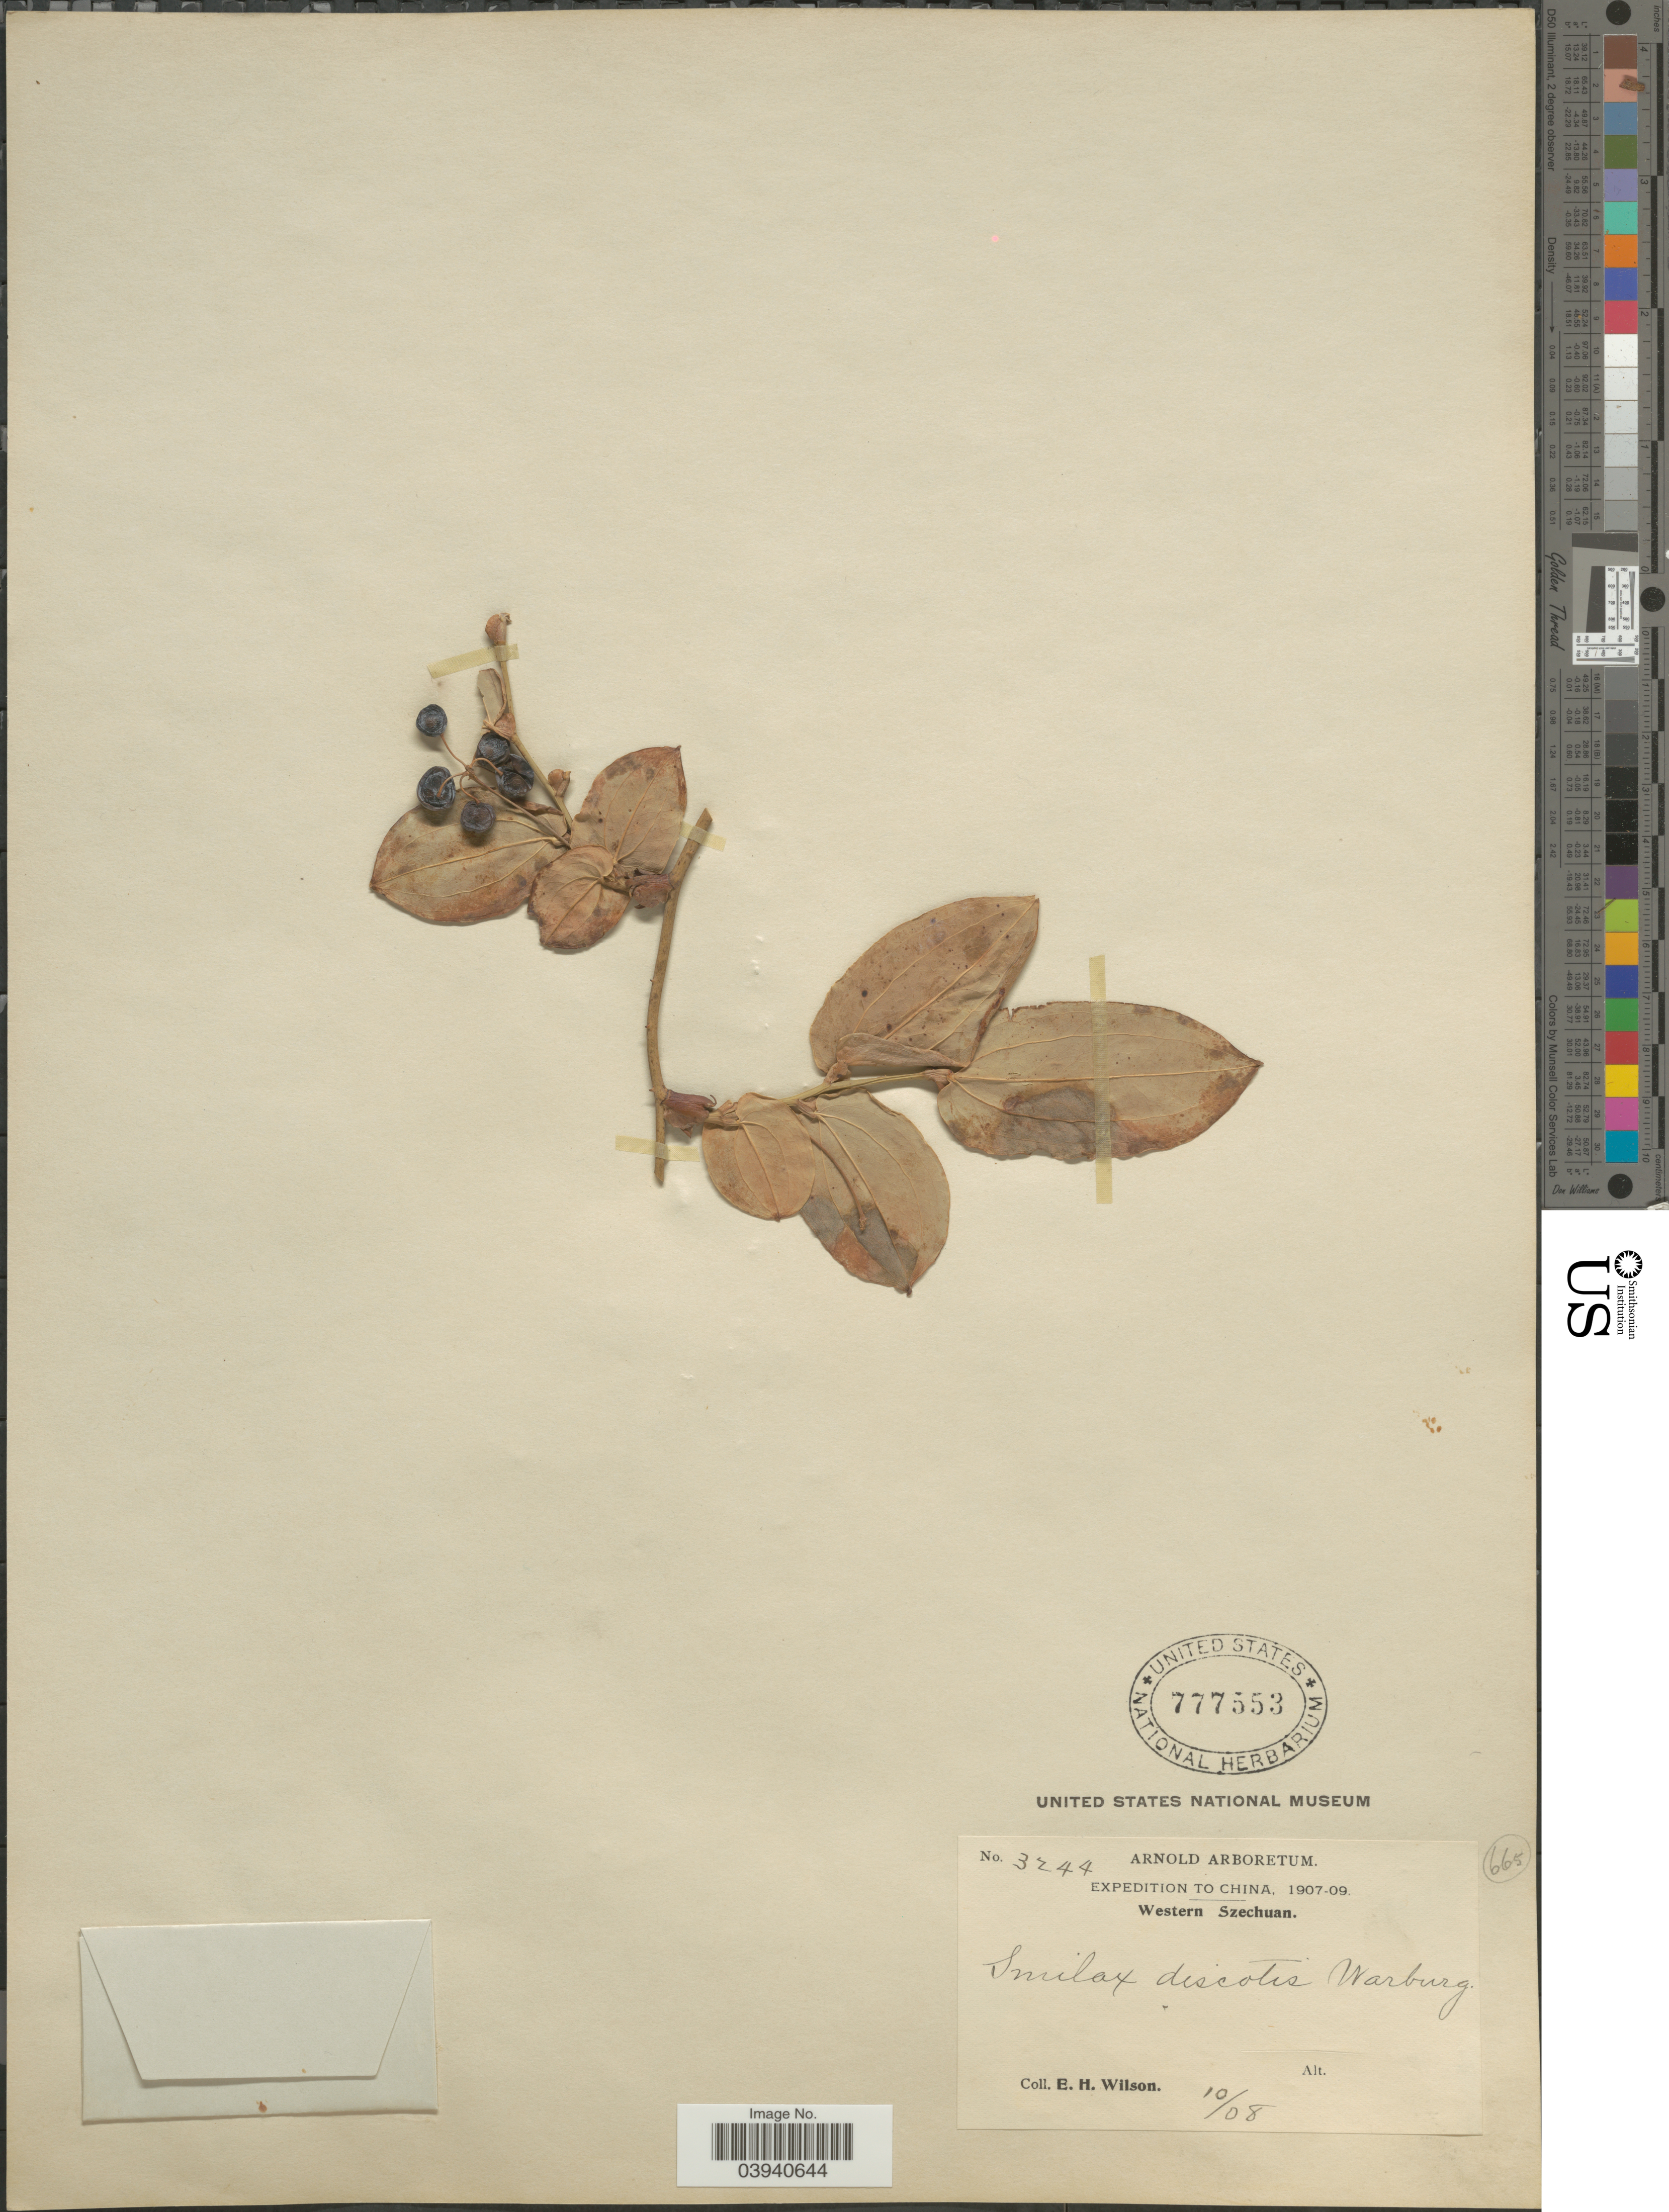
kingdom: Plantae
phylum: Tracheophyta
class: Liliopsida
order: Liliales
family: Smilacaceae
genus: Smilax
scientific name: Smilax discotis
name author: Warb.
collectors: E. Wilson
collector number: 3244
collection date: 1908-10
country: China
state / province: Sichuan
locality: Western Szechuan.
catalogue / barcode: US 777553